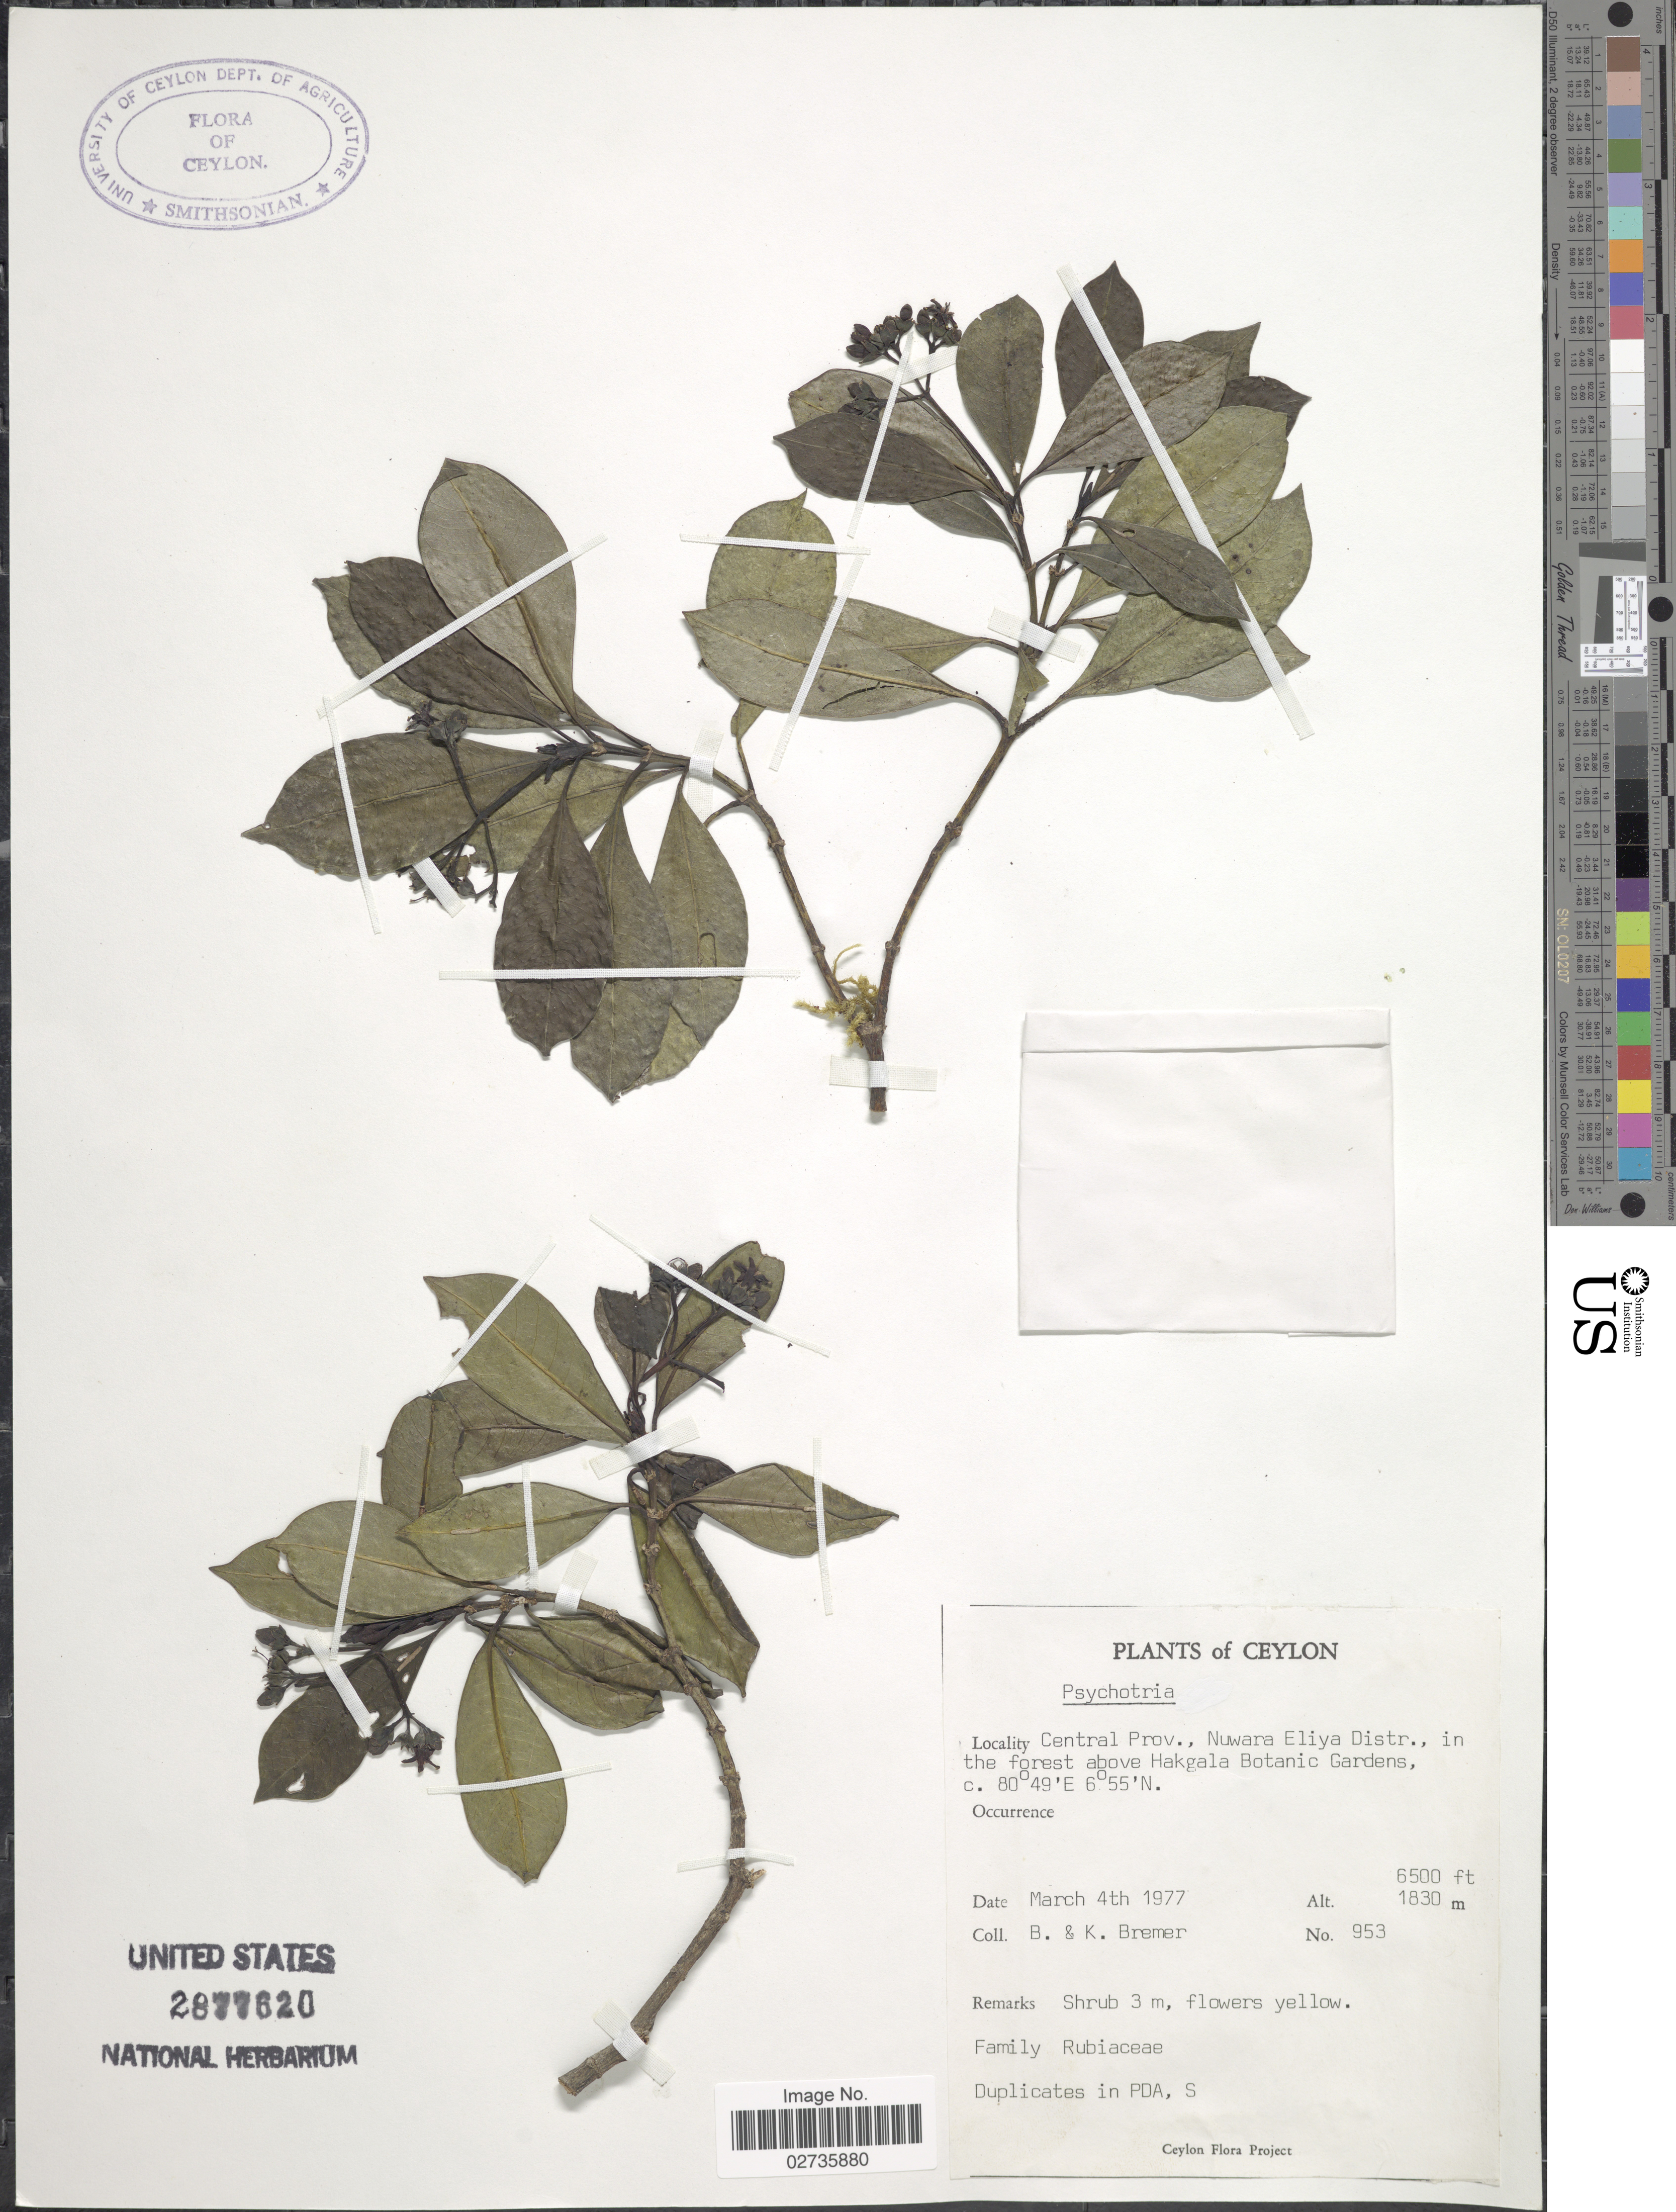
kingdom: Plantae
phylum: Tracheophyta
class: Magnoliopsida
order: Gentianales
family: Rubiaceae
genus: Psychotria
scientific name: Psychotria sp.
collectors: B. Bremer & K. Bremer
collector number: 953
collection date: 1977-03-04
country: Sri Lanka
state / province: Central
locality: Ceylon, Nuwara Eliya Distr., in the forest above Hakgala Botanic Gardens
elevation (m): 1981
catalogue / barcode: US 2877620